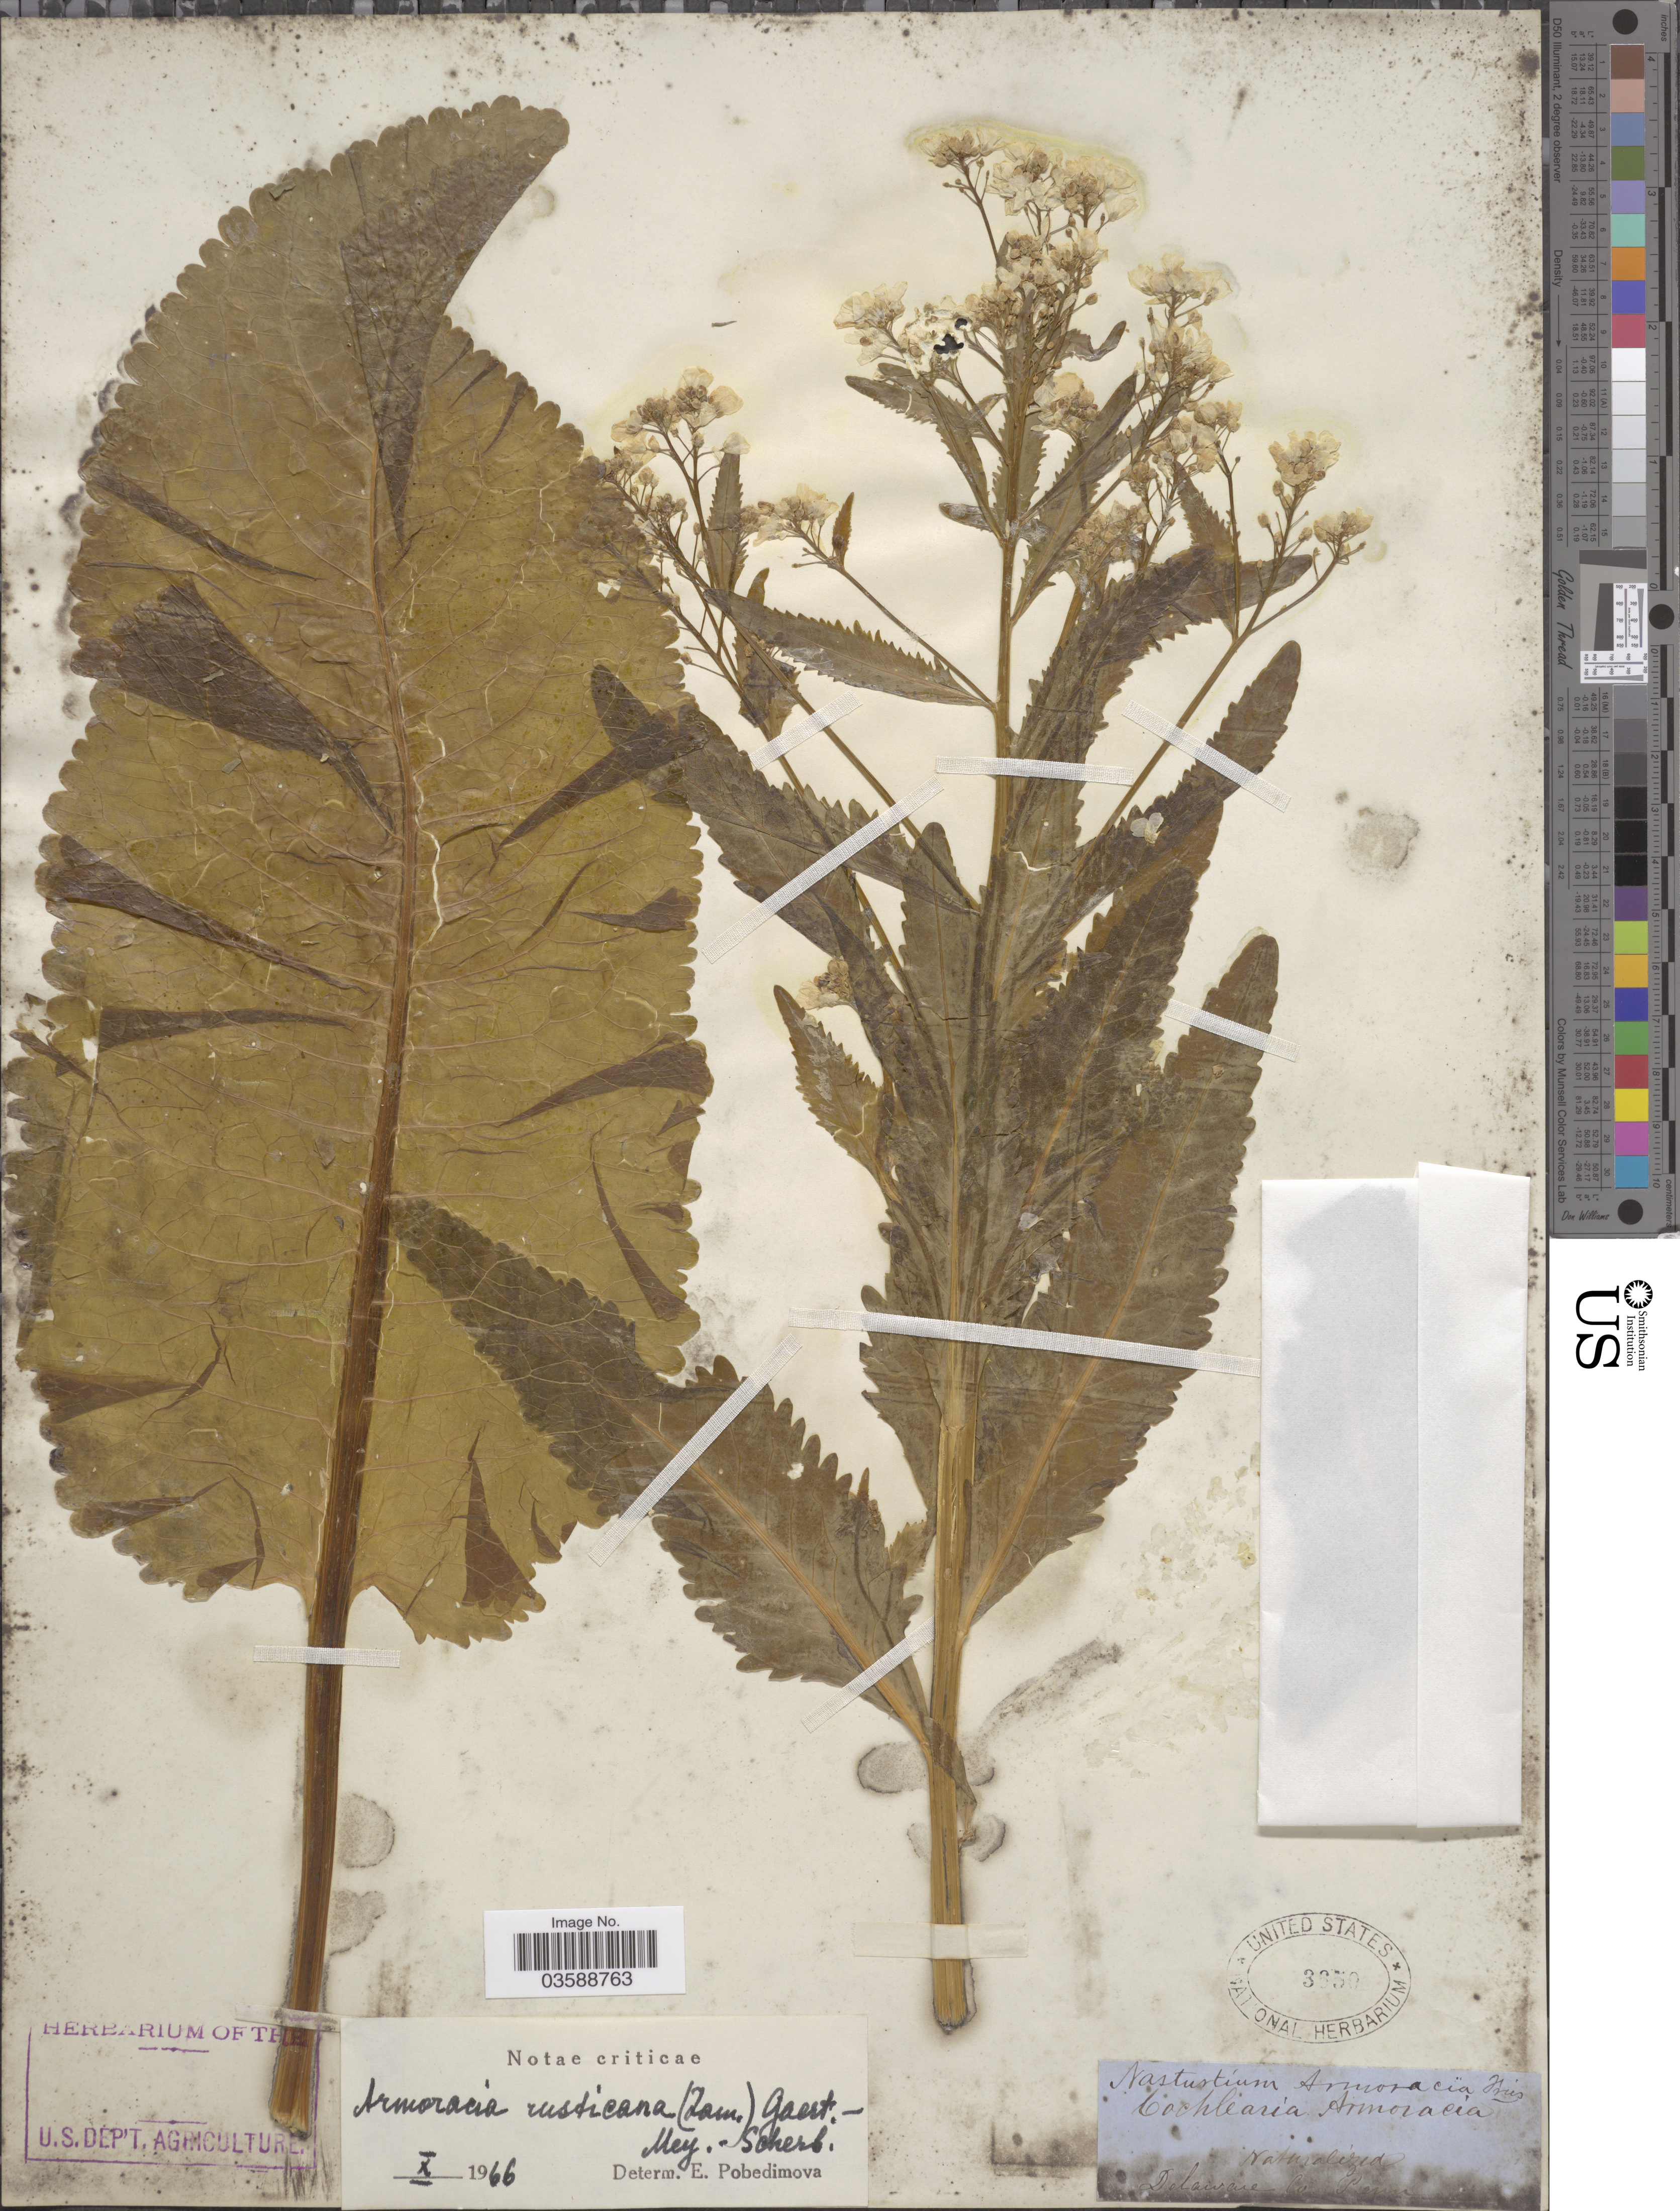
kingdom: Plantae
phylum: Tracheophyta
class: Magnoliopsida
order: Brassicales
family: Brassicaceae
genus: Armoracia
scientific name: Armoracia rusticana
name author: G. Gaertn. et al.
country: United States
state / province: Pennsylvania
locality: Delaware Co.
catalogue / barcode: US 3650